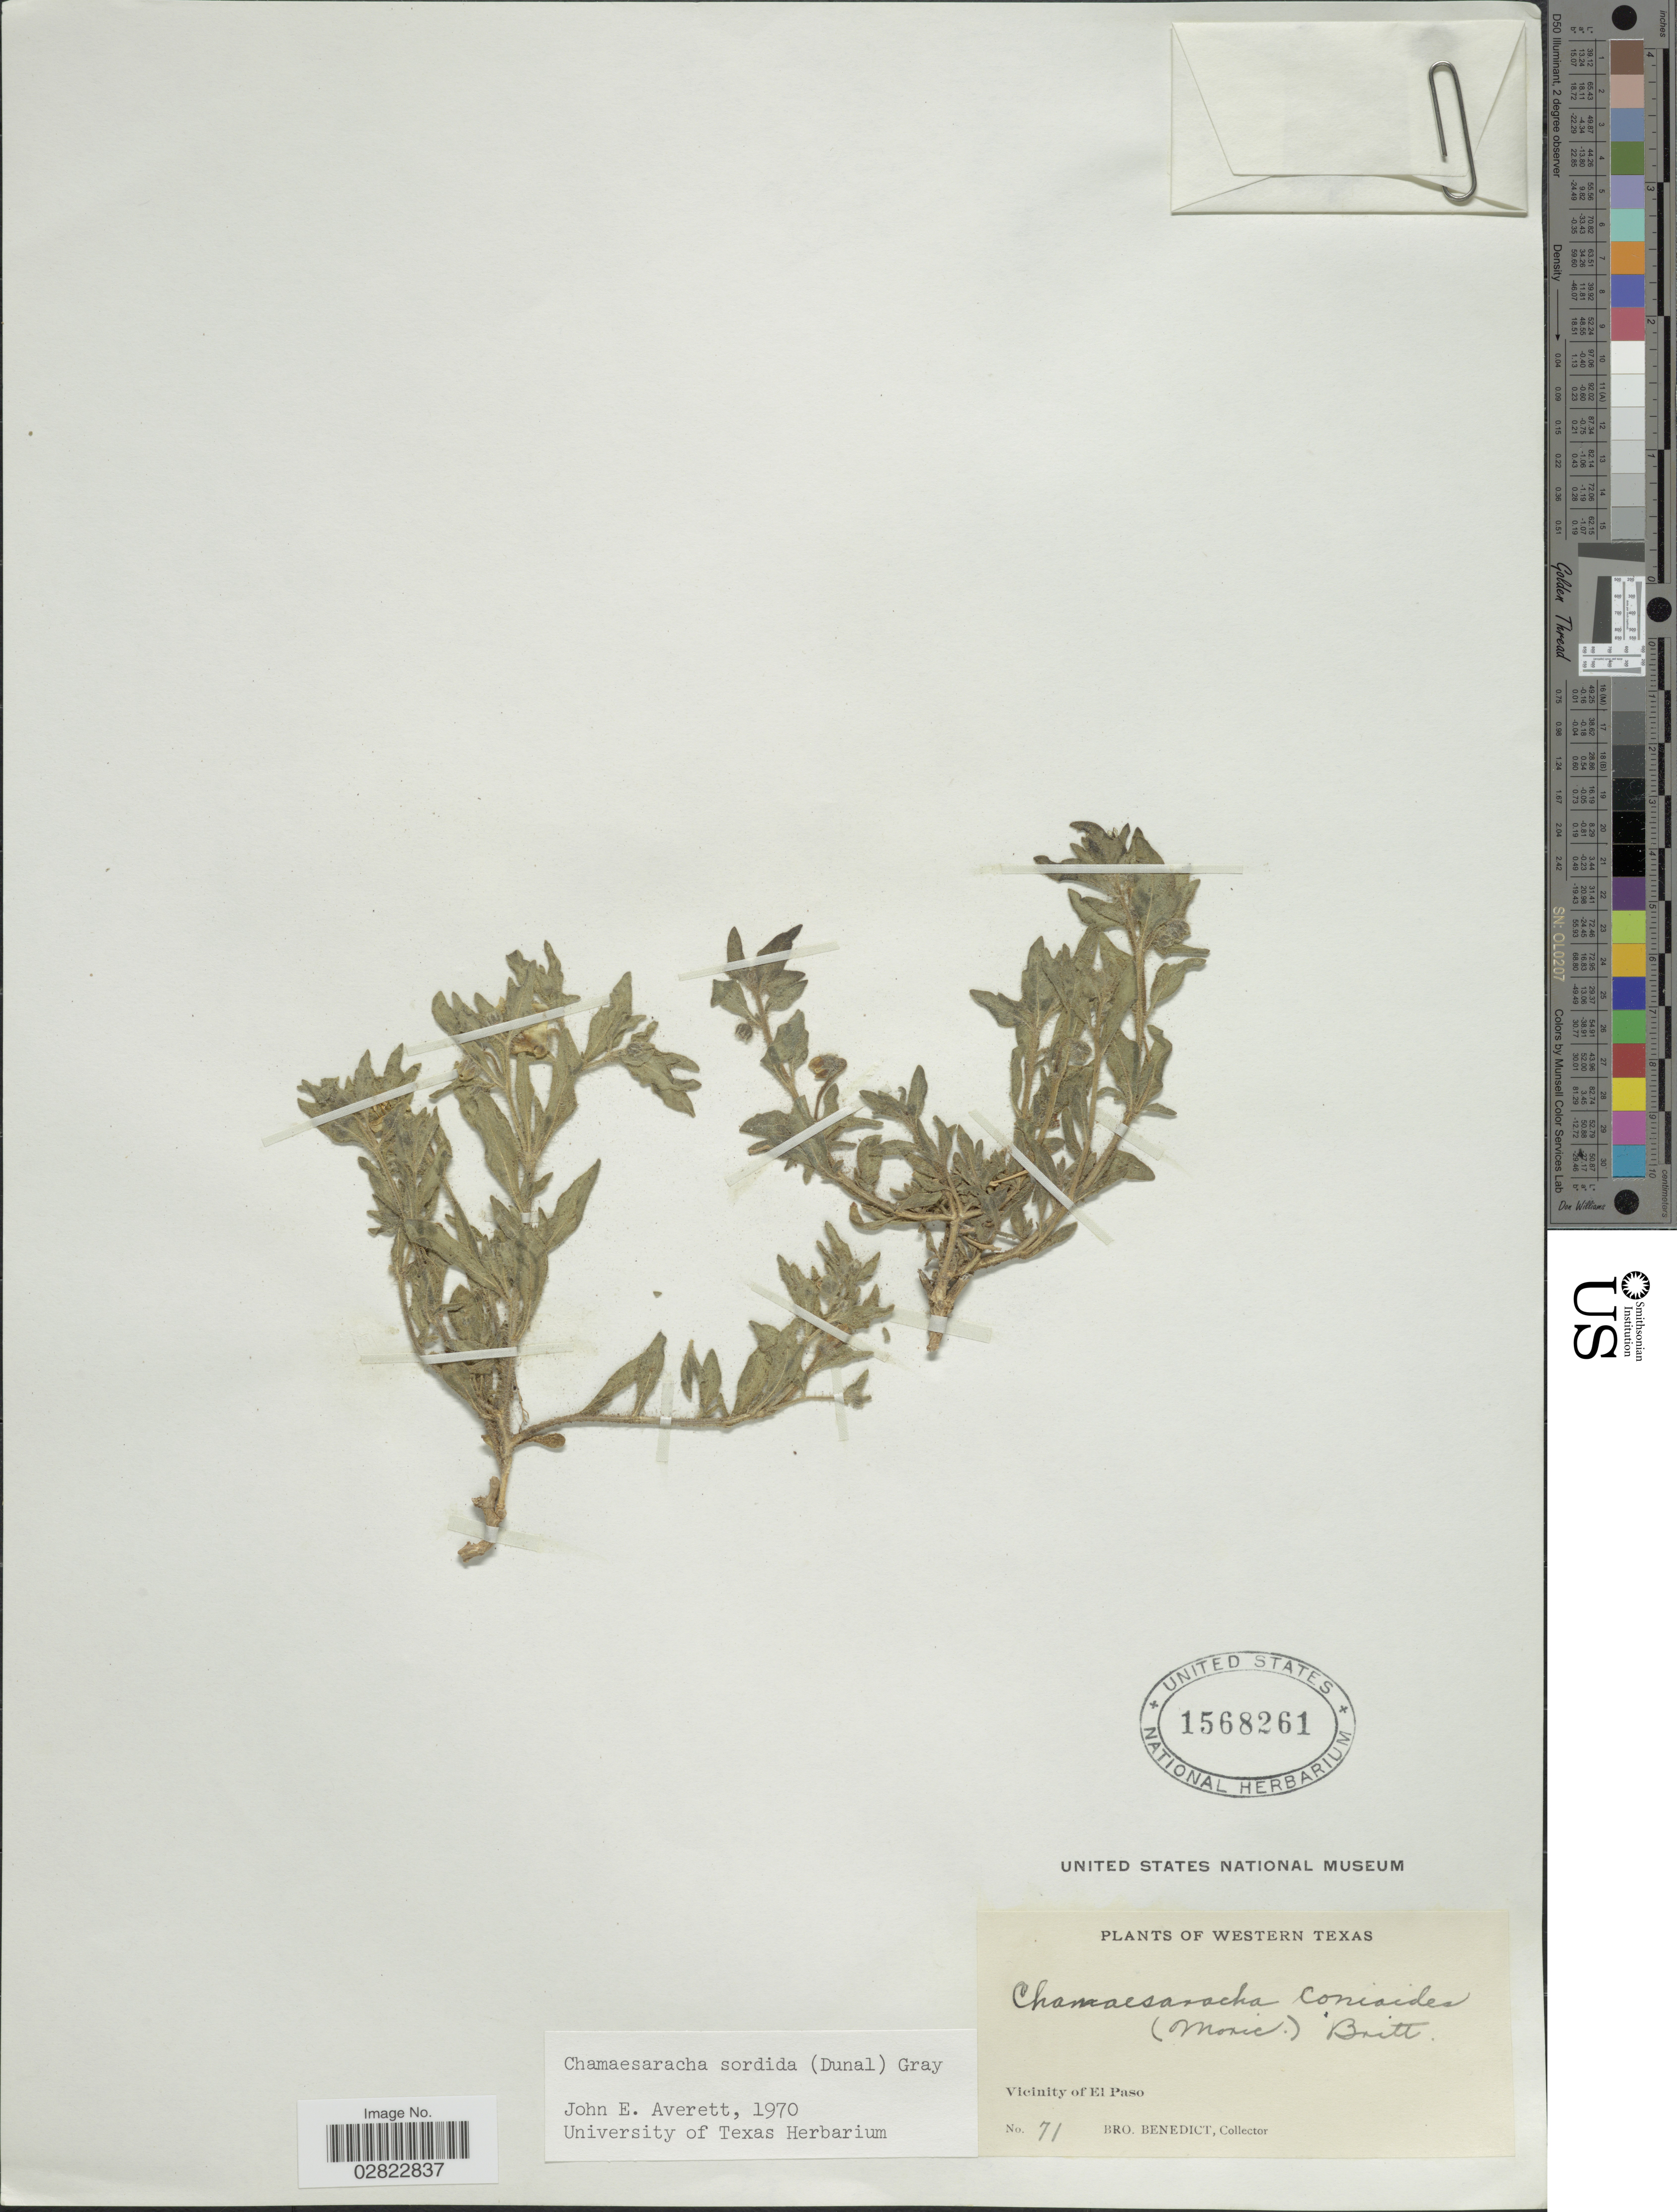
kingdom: Plantae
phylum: Tracheophyta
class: Magnoliopsida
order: Solanales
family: Solanaceae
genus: Chamaesaracha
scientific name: Chamaesaracha sordida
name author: (Dunal) S.F. Gray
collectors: B. Ayers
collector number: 71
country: United States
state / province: Texas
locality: Western Texas, Vicinity of El Paso.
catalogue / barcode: US 1568261